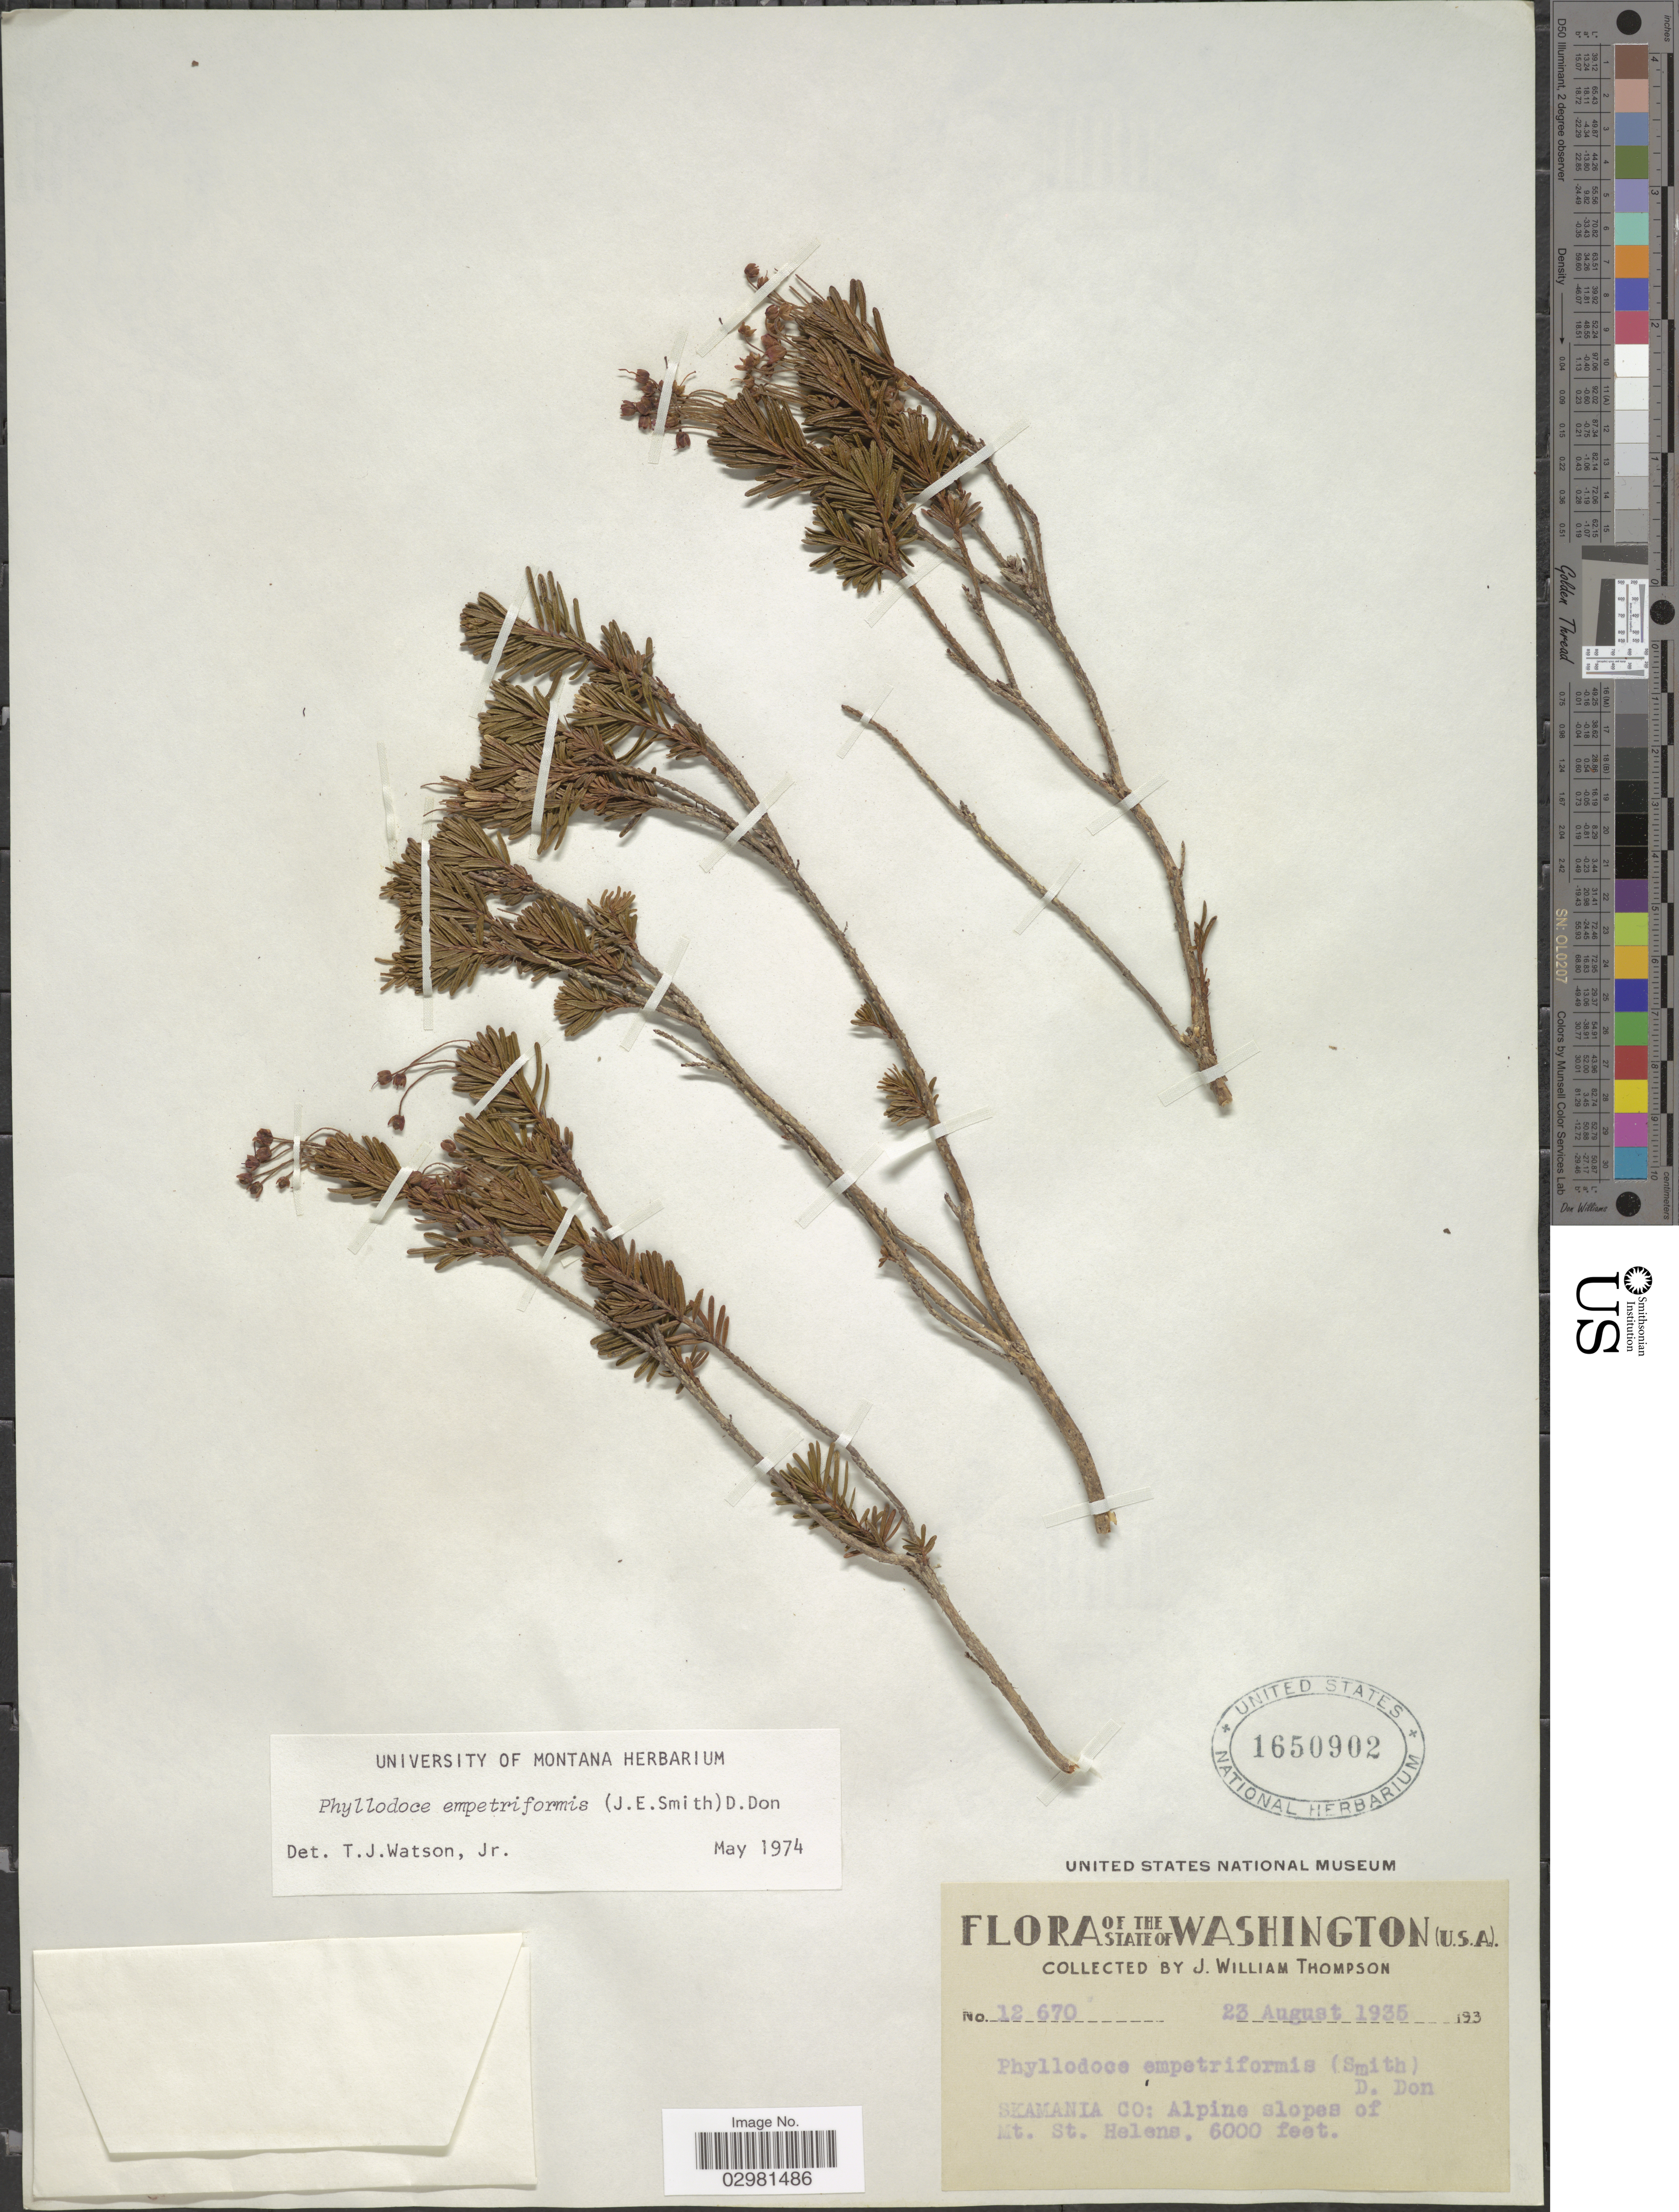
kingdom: Plantae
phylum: Tracheophyta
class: Magnoliopsida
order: Ericales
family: Ericaceae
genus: Phyllodoce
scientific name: Phyllodoce empetiformis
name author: (Small) D. Don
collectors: J. W. Thompson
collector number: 12670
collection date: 1935-08-23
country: United States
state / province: Washington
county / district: Skamania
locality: Skamania Co: Alpine slopes of Mt. St. Helens.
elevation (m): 1829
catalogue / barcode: US 1650902